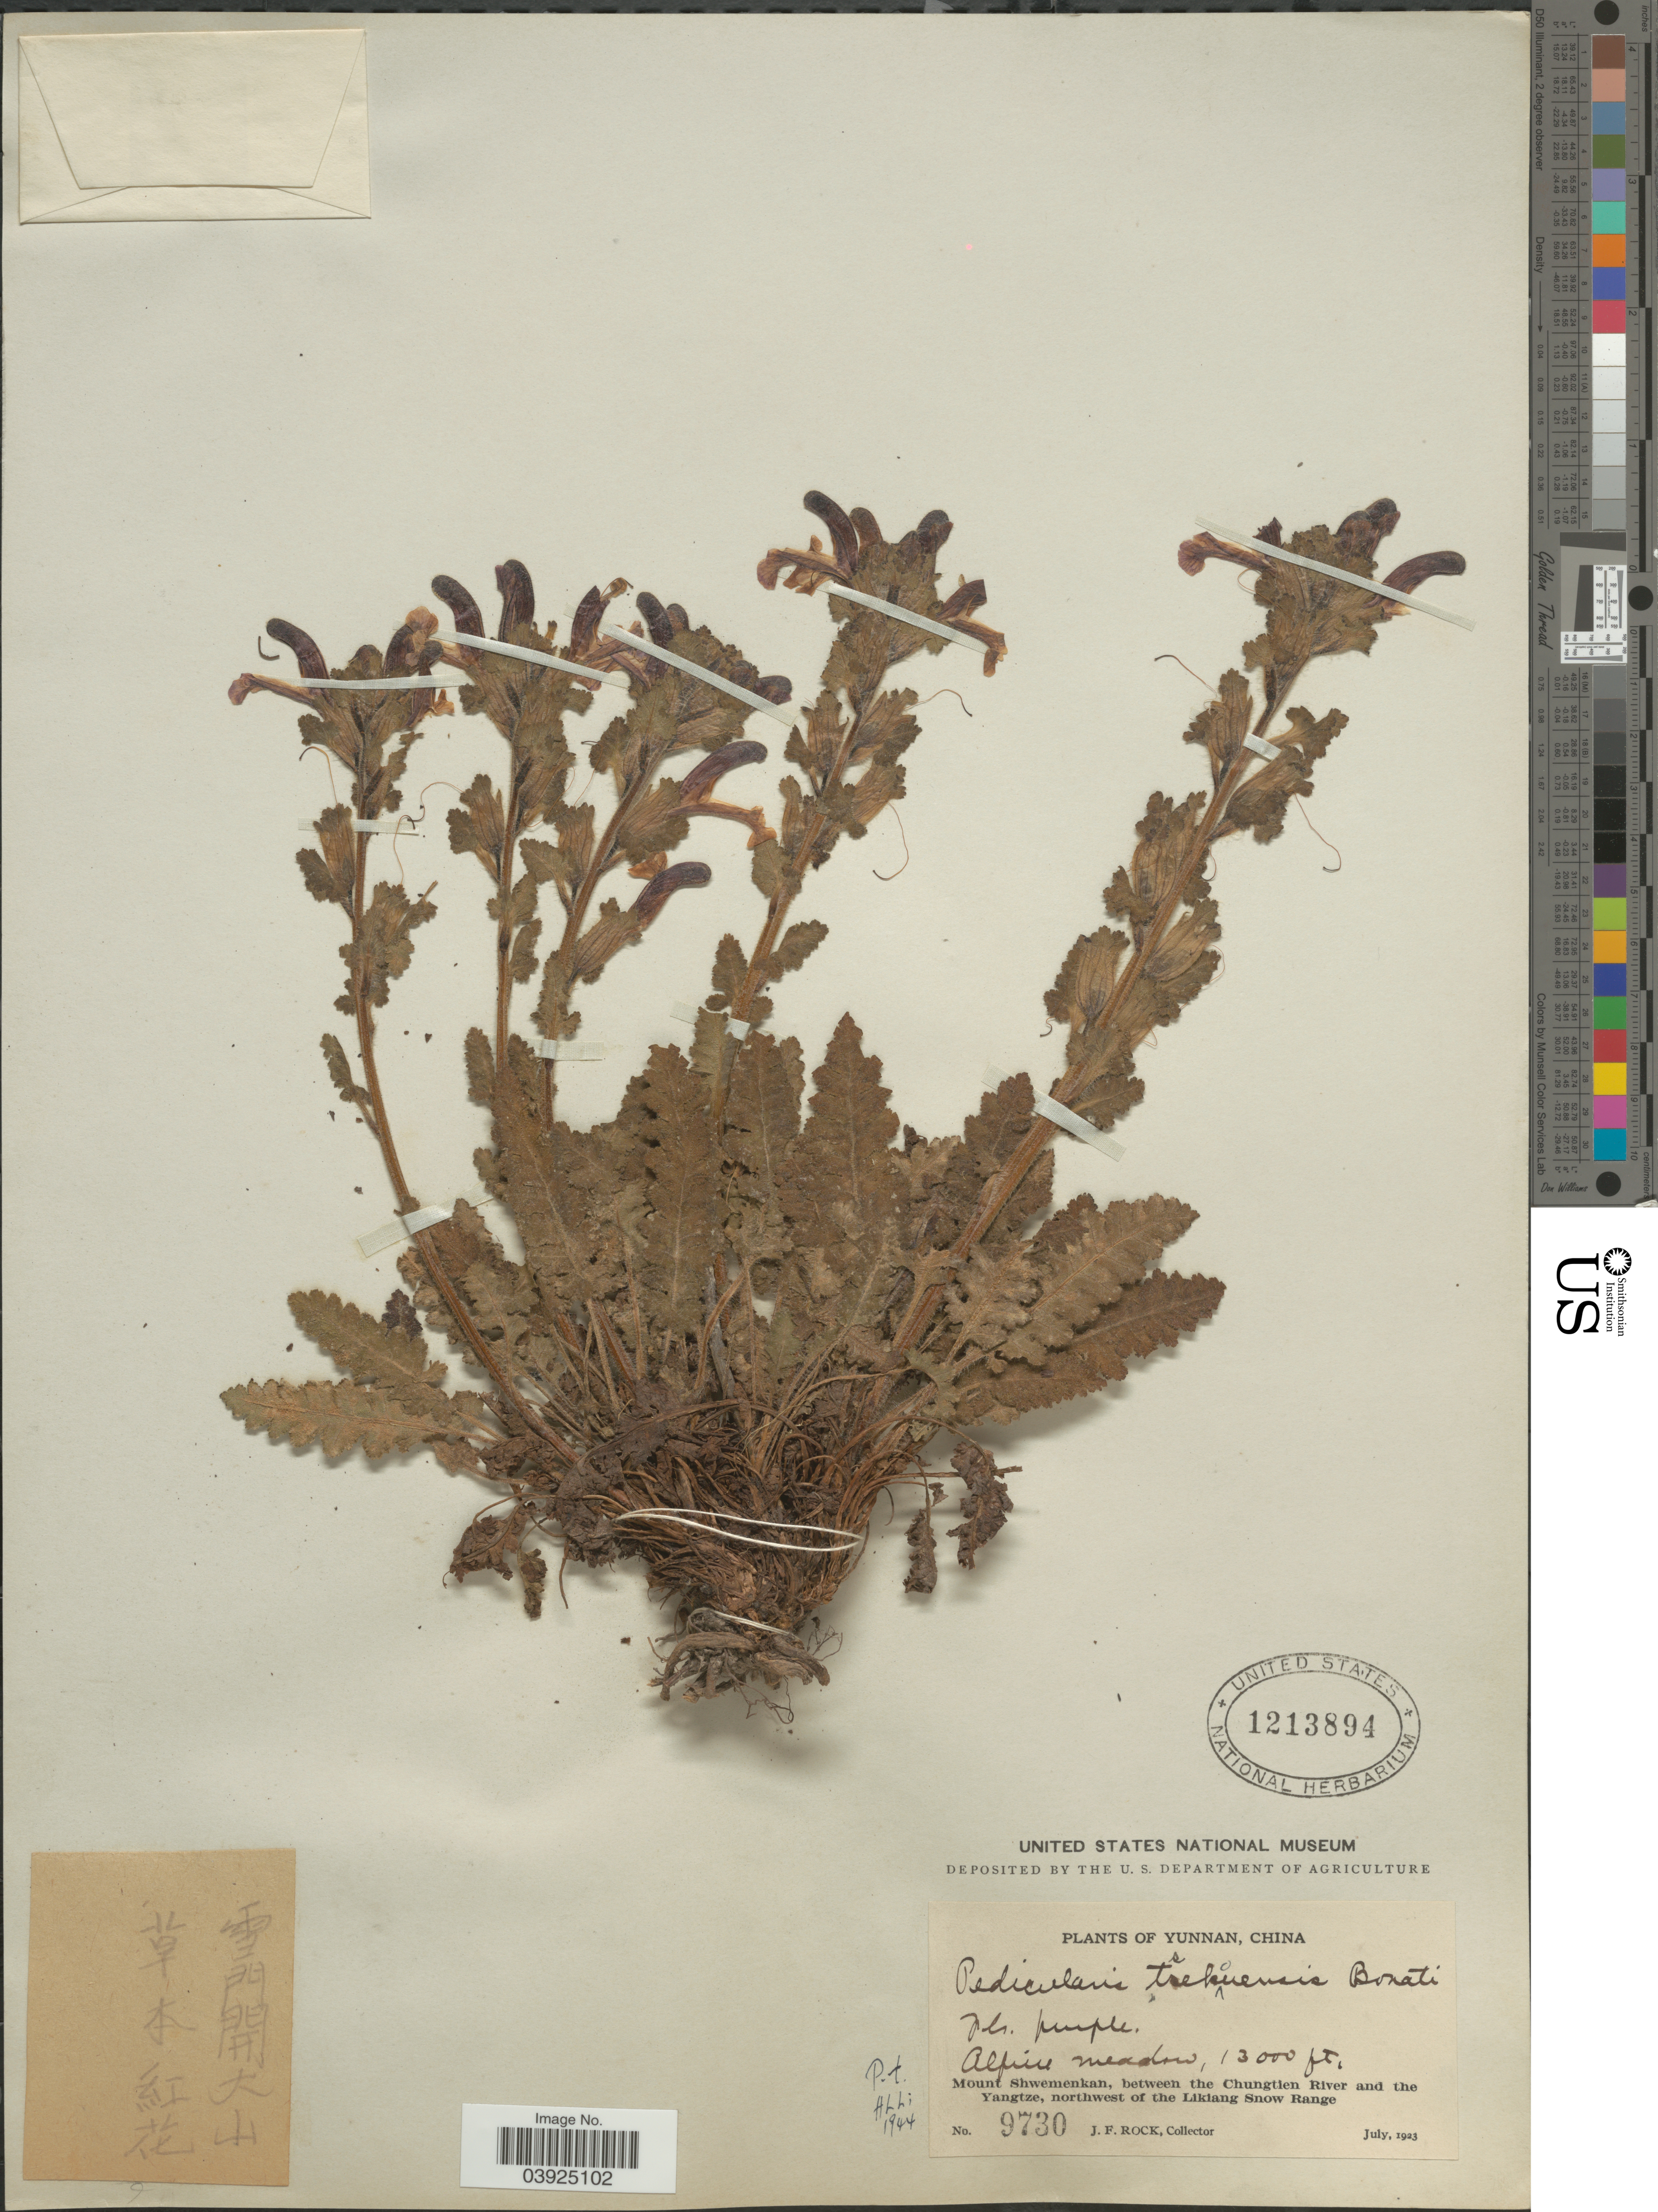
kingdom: Plantae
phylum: Tracheophyta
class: Magnoliopsida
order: Lamiales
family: Orobanchaceae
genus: Pedicularis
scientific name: Pedicularis tsekouensis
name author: Bonati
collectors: J. Rock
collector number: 9730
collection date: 1923-07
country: China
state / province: Yunnan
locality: Mount Shwemenkan, between the Chungtien River and the Yangtze, northwest of the Likiang Snow Range.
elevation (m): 3962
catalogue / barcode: US 1213894